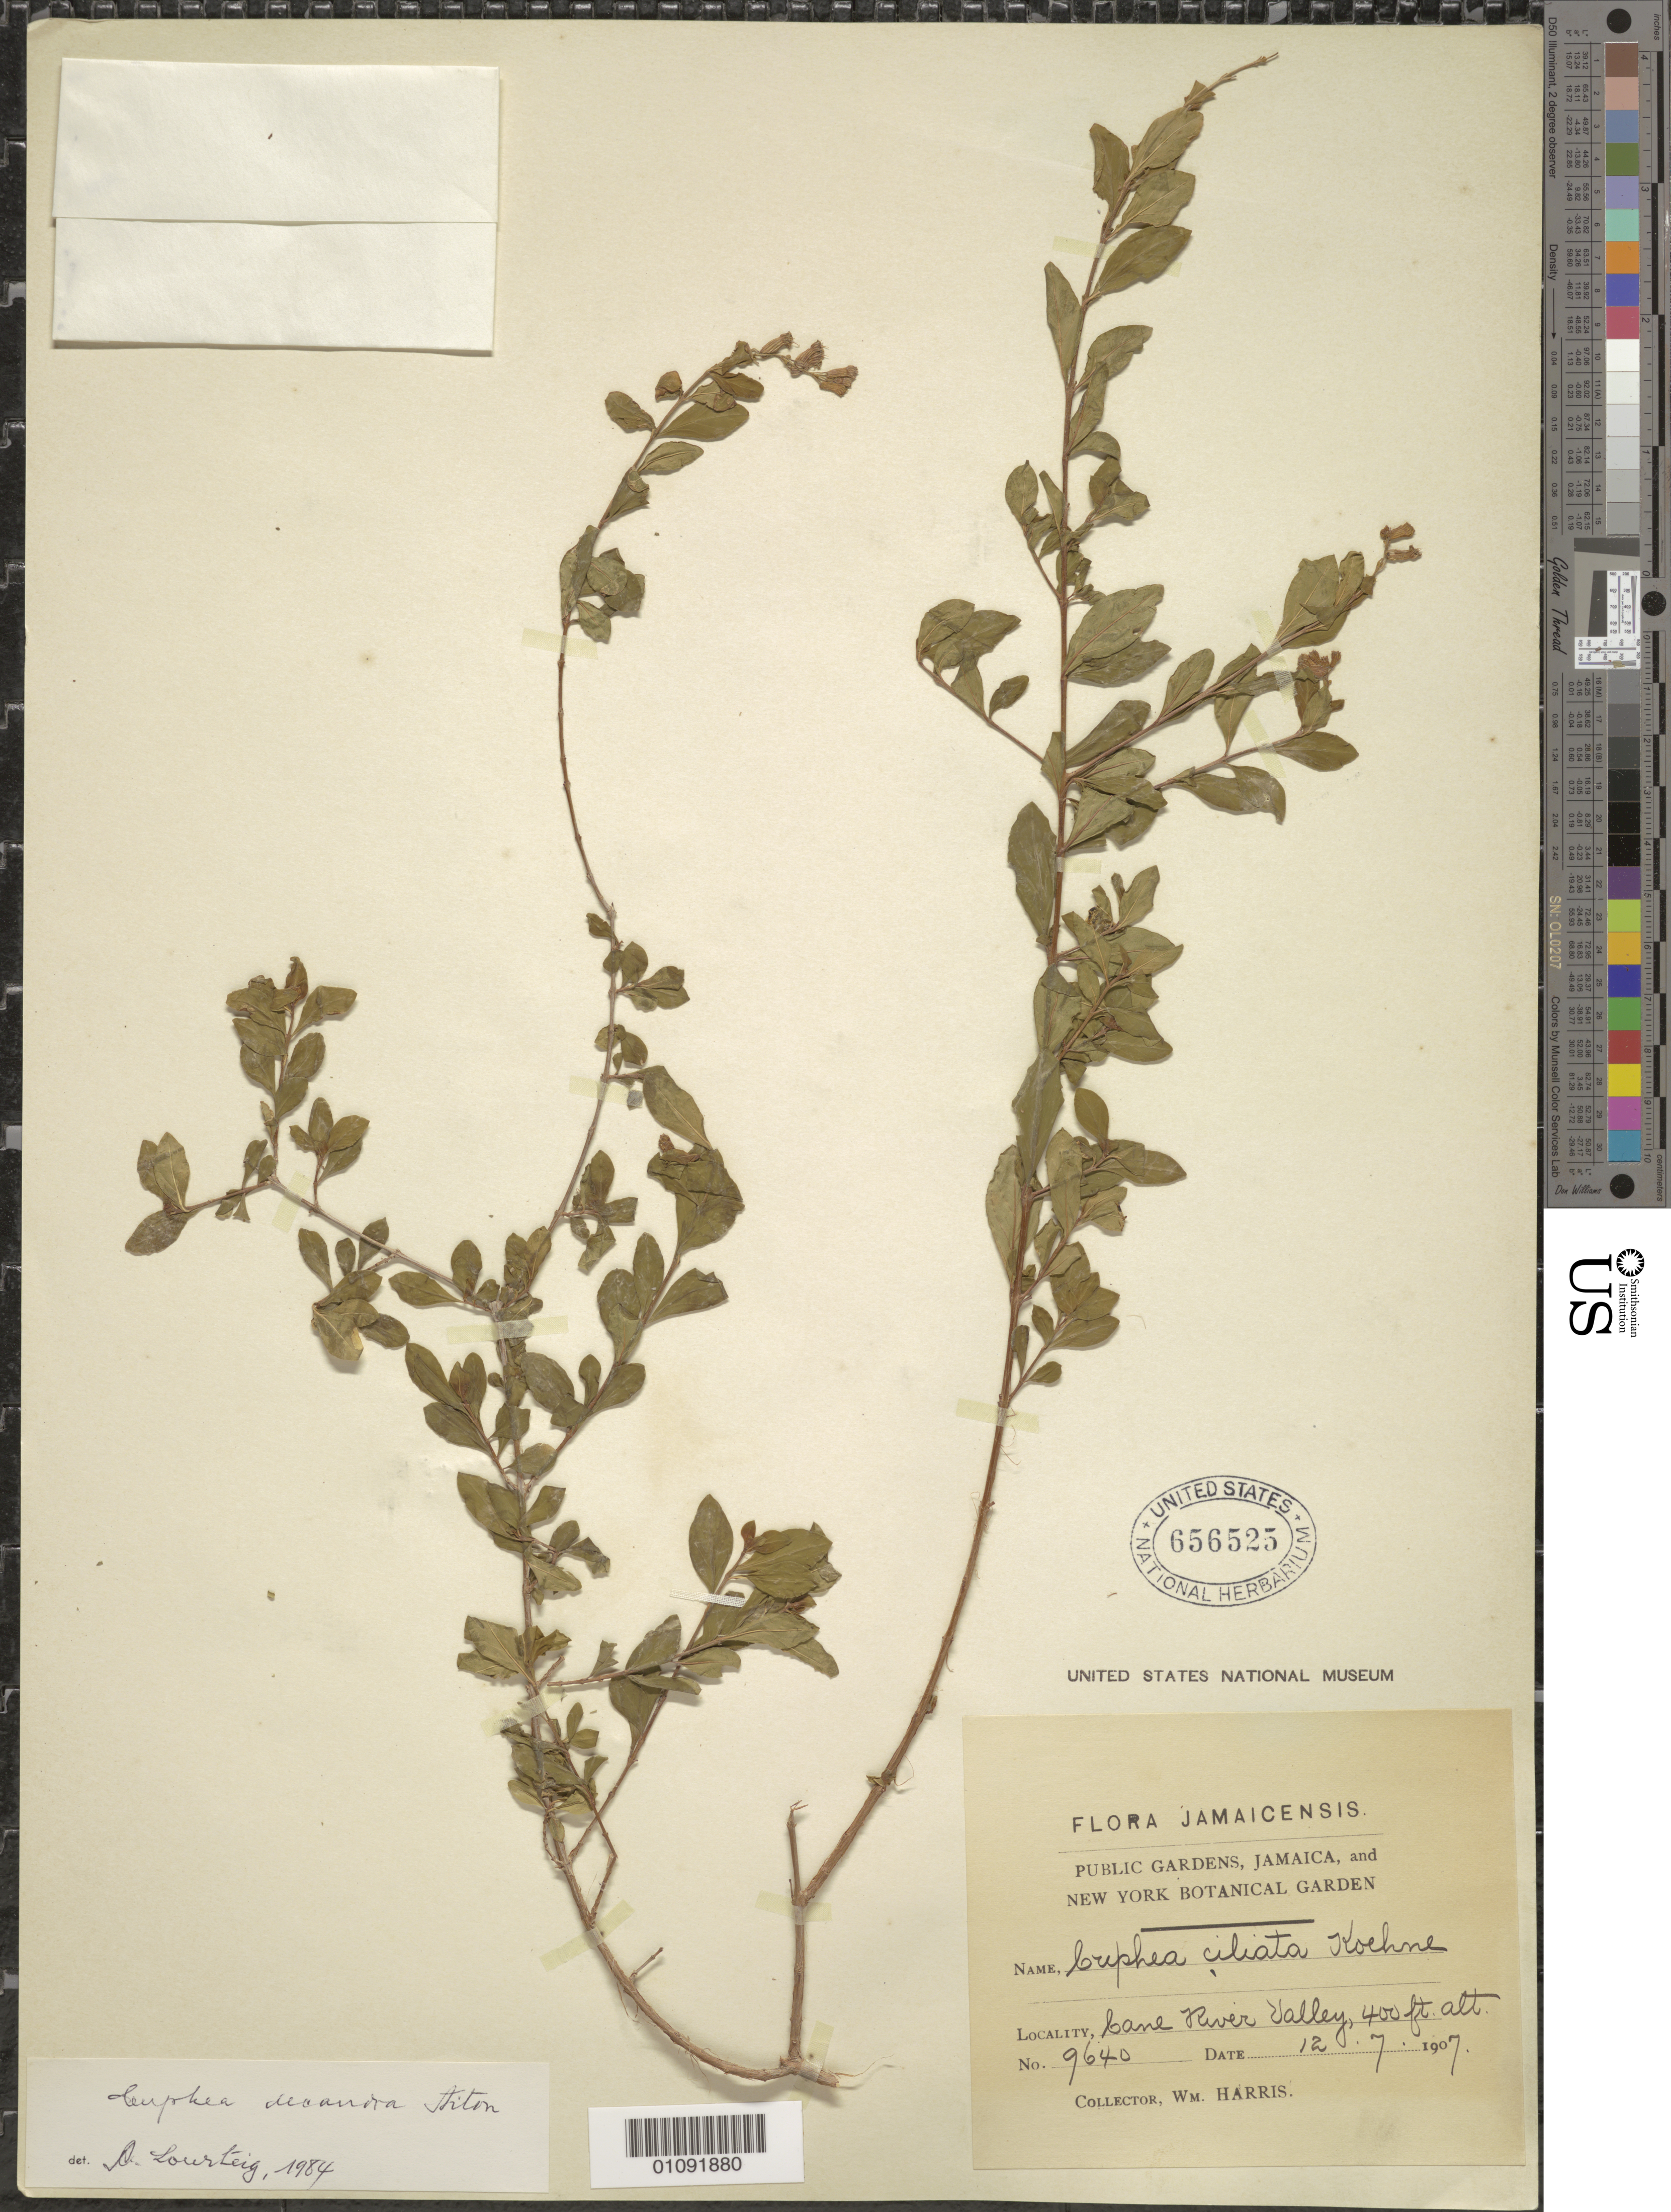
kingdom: Plantae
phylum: Tracheophyta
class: Magnoliopsida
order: Myrtales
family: Lythraceae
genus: Cuphea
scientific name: Cuphea decandra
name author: W.T. Aiton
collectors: W. Harris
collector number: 9640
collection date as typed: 12 Jul 1907 or 07 Dec 1907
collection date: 1907-07-12 or 1907-12-07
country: Jamaica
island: Jamaica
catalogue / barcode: US 656525